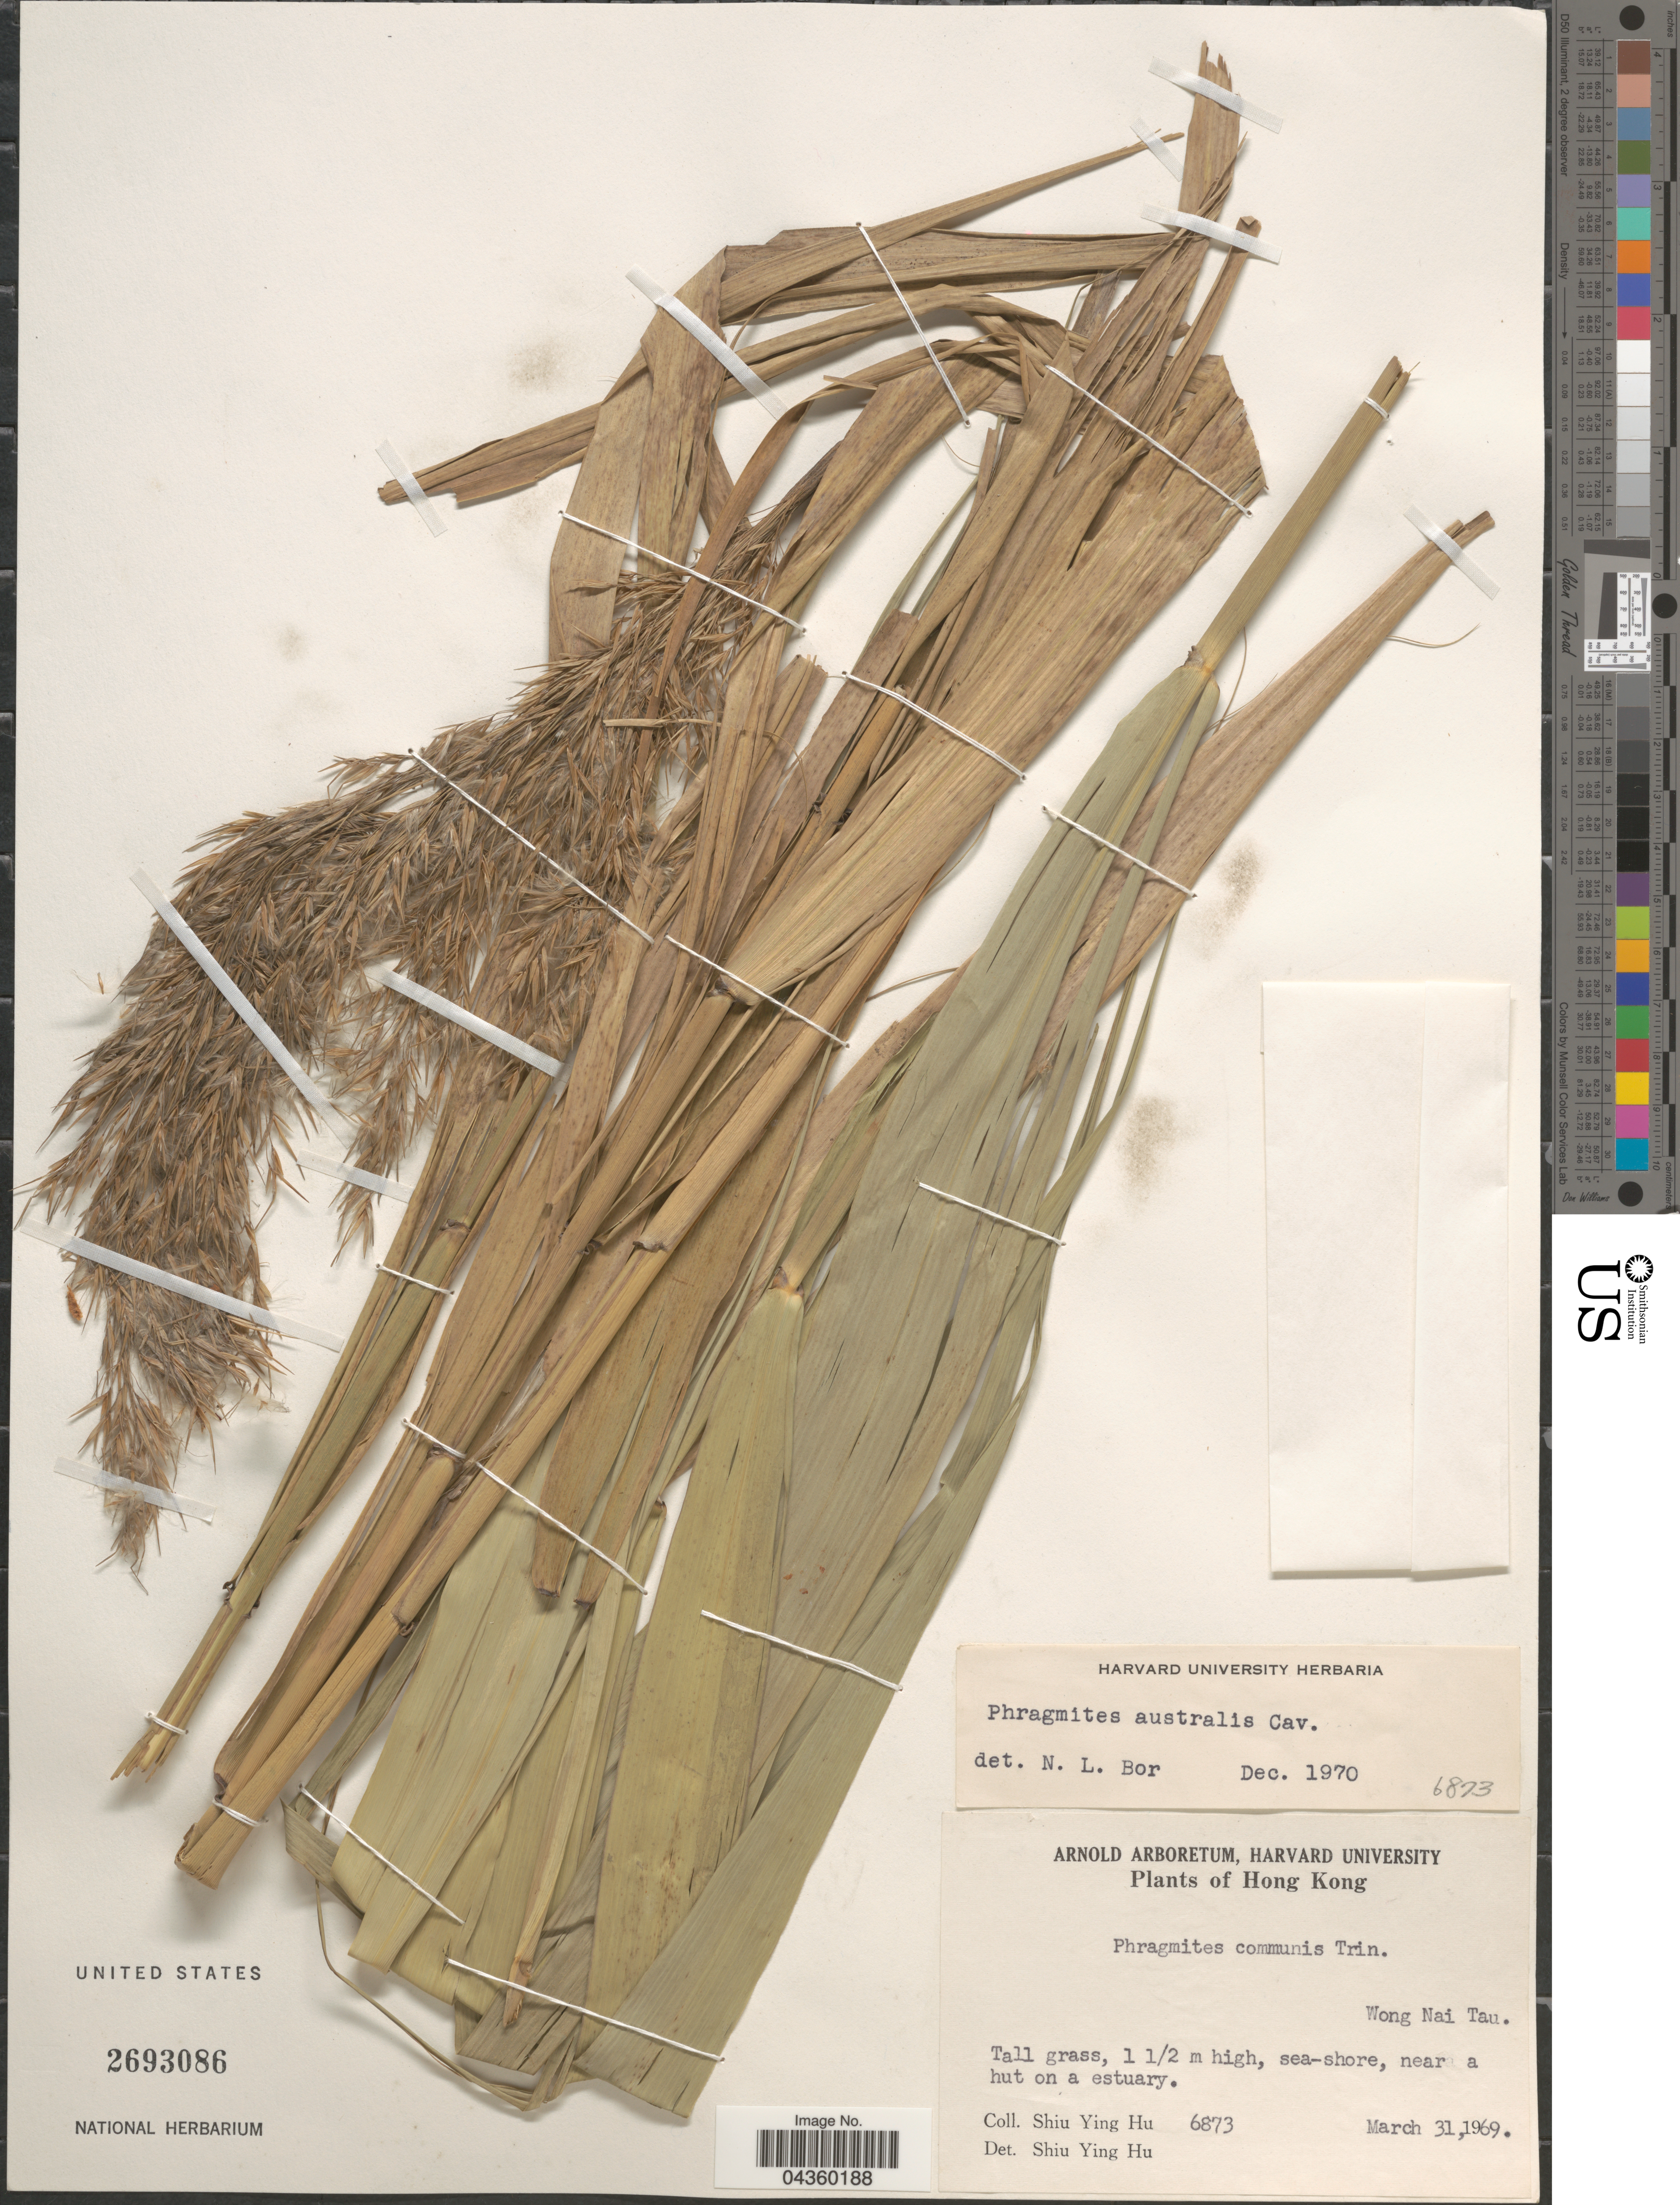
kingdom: Plantae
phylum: Tracheophyta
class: Liliopsida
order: Poales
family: Poaceae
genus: Phragmites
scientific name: Phragmites australis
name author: (Cav.) Trin. ex Steud.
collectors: S. Y. Hu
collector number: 6873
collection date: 1969-03-31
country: China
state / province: Hong Kong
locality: Wong Nai Tau.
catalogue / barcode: US 2693086